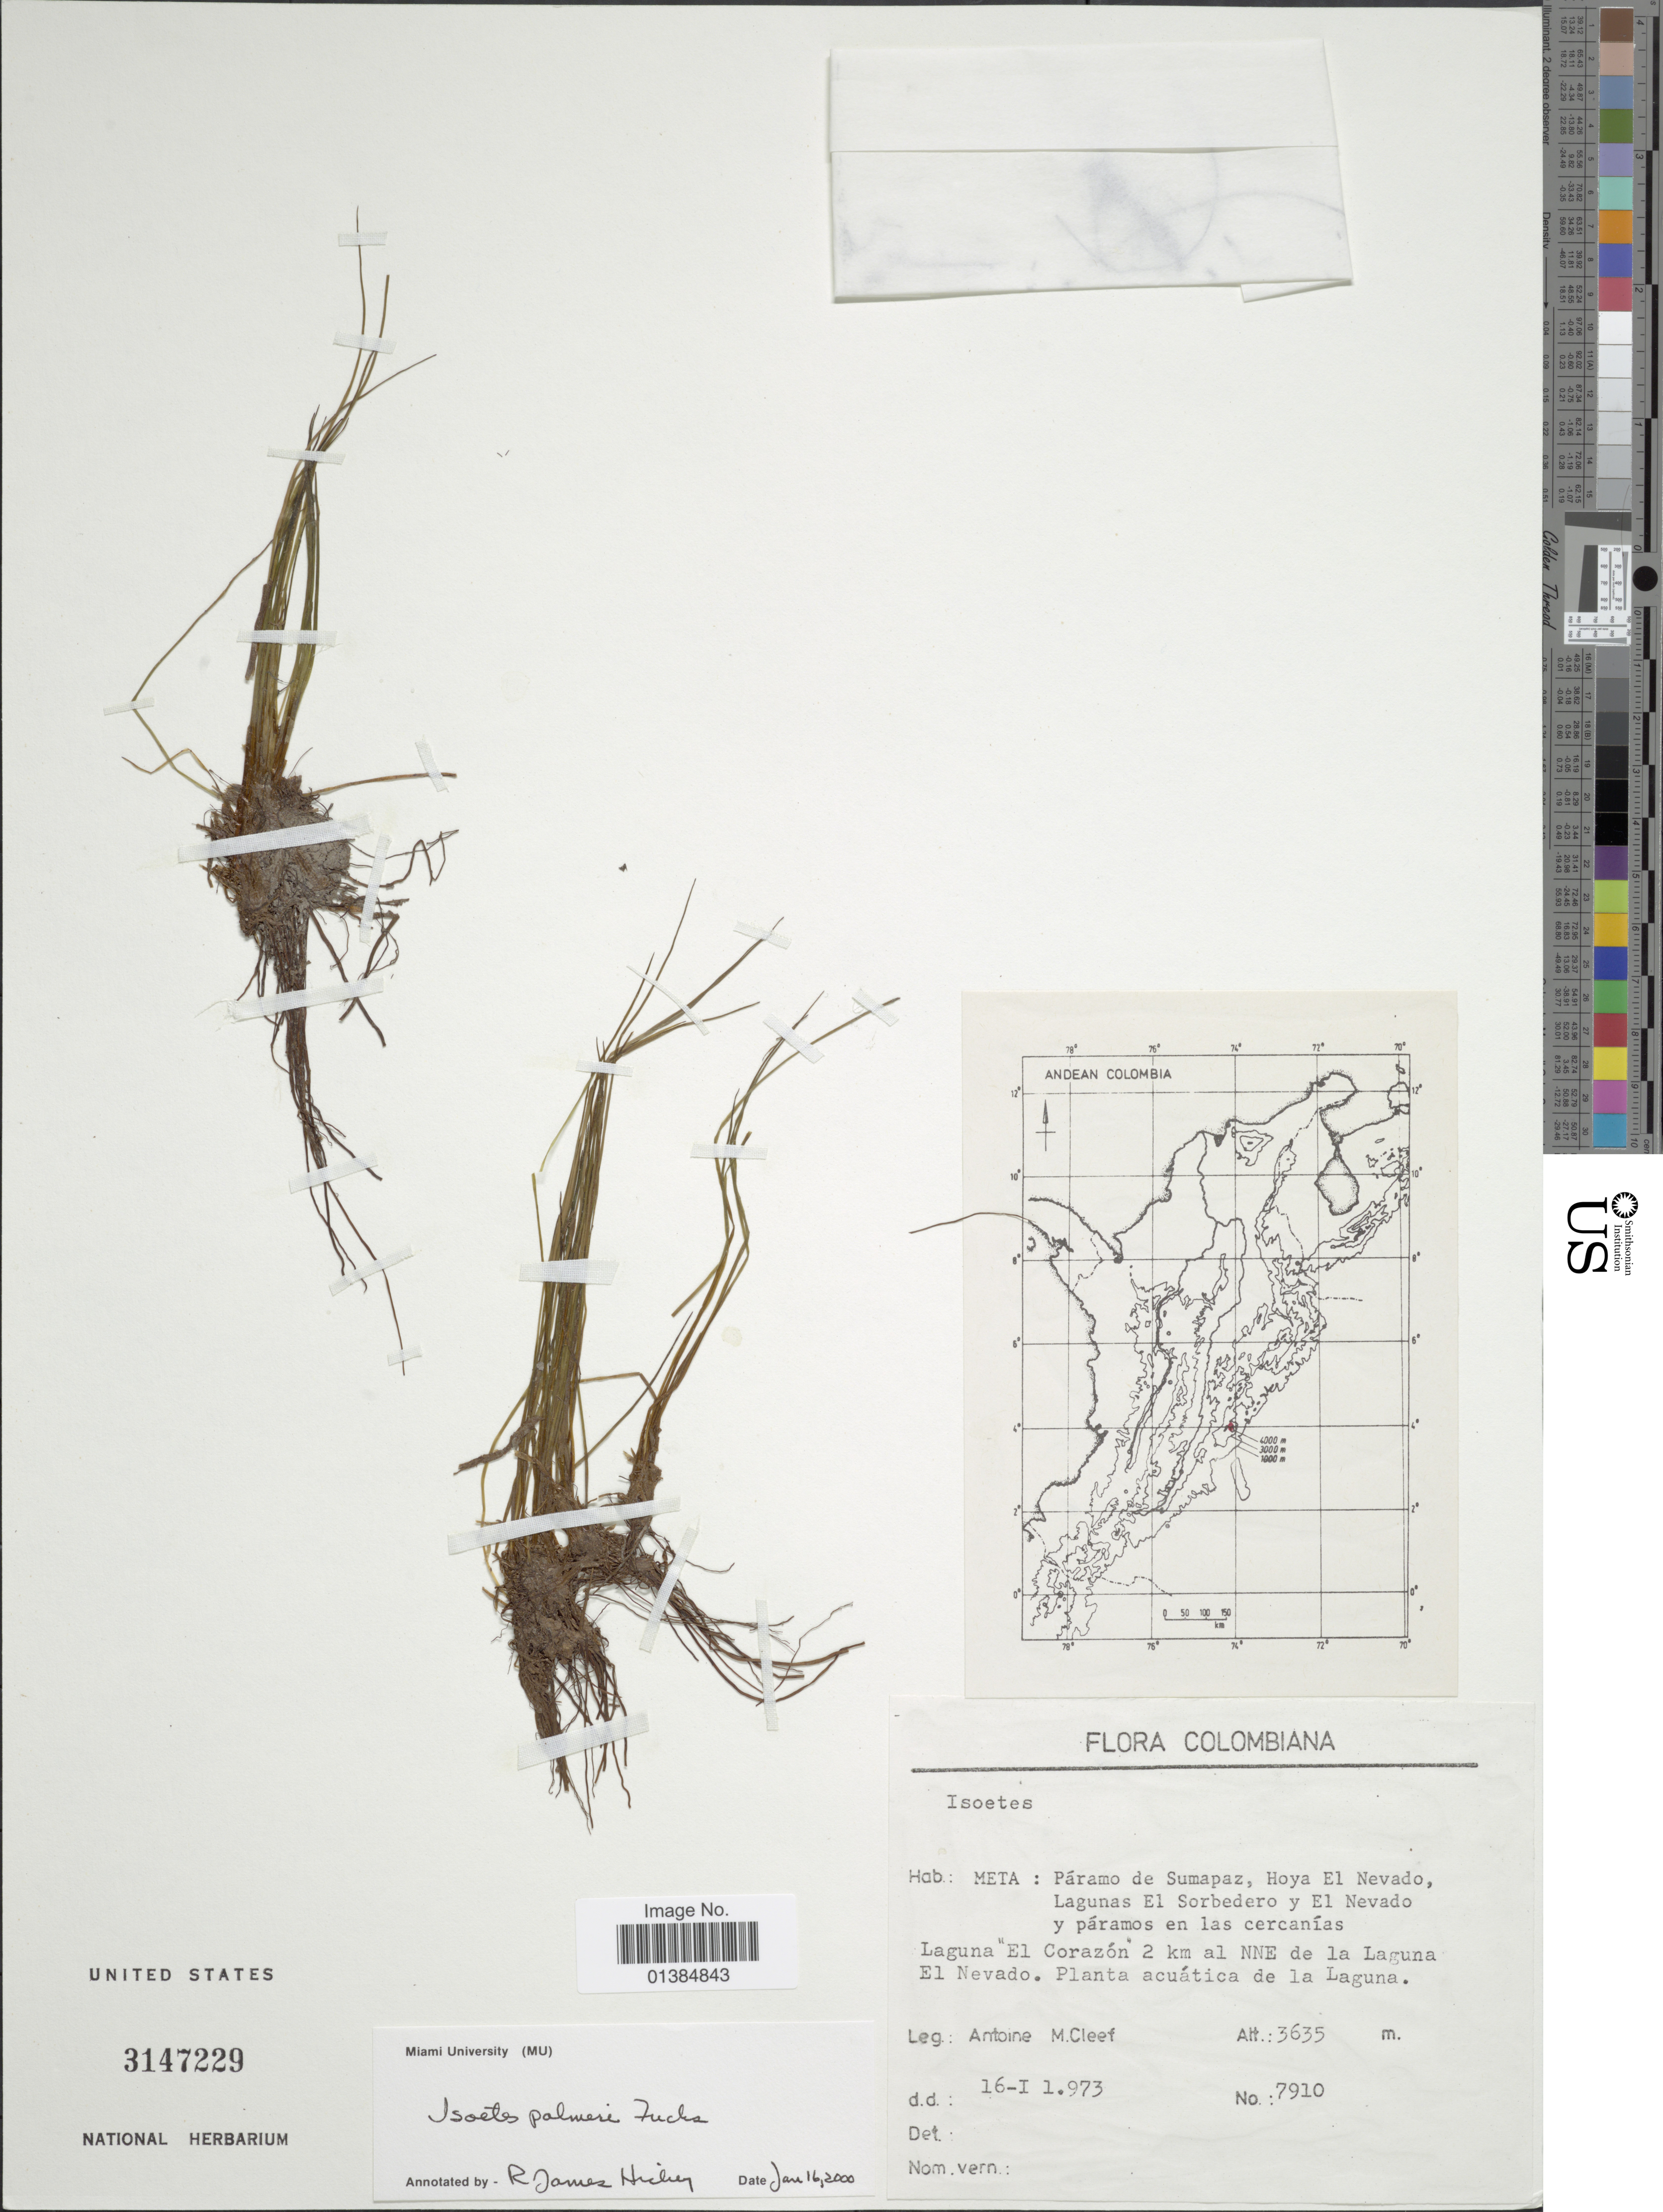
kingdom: Plantae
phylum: Tracheophyta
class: Lycopodiopsida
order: Isoetales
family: Isoetaceae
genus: Isoetes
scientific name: Isoetes palmeri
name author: H.P. Fuchs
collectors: A. M. Cleef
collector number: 7910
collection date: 1973-01-16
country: Colombia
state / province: Meta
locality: Páramo de Sumapaz, Hoya El Nevado, Lagunas El Sorbedero y El Nevado y páramos en las cercancías Laguna "El Corazón" 2 km al NNE de la Laguna El Nevado. Planta acuática de la Laguna.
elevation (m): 3635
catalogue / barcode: US 3147229